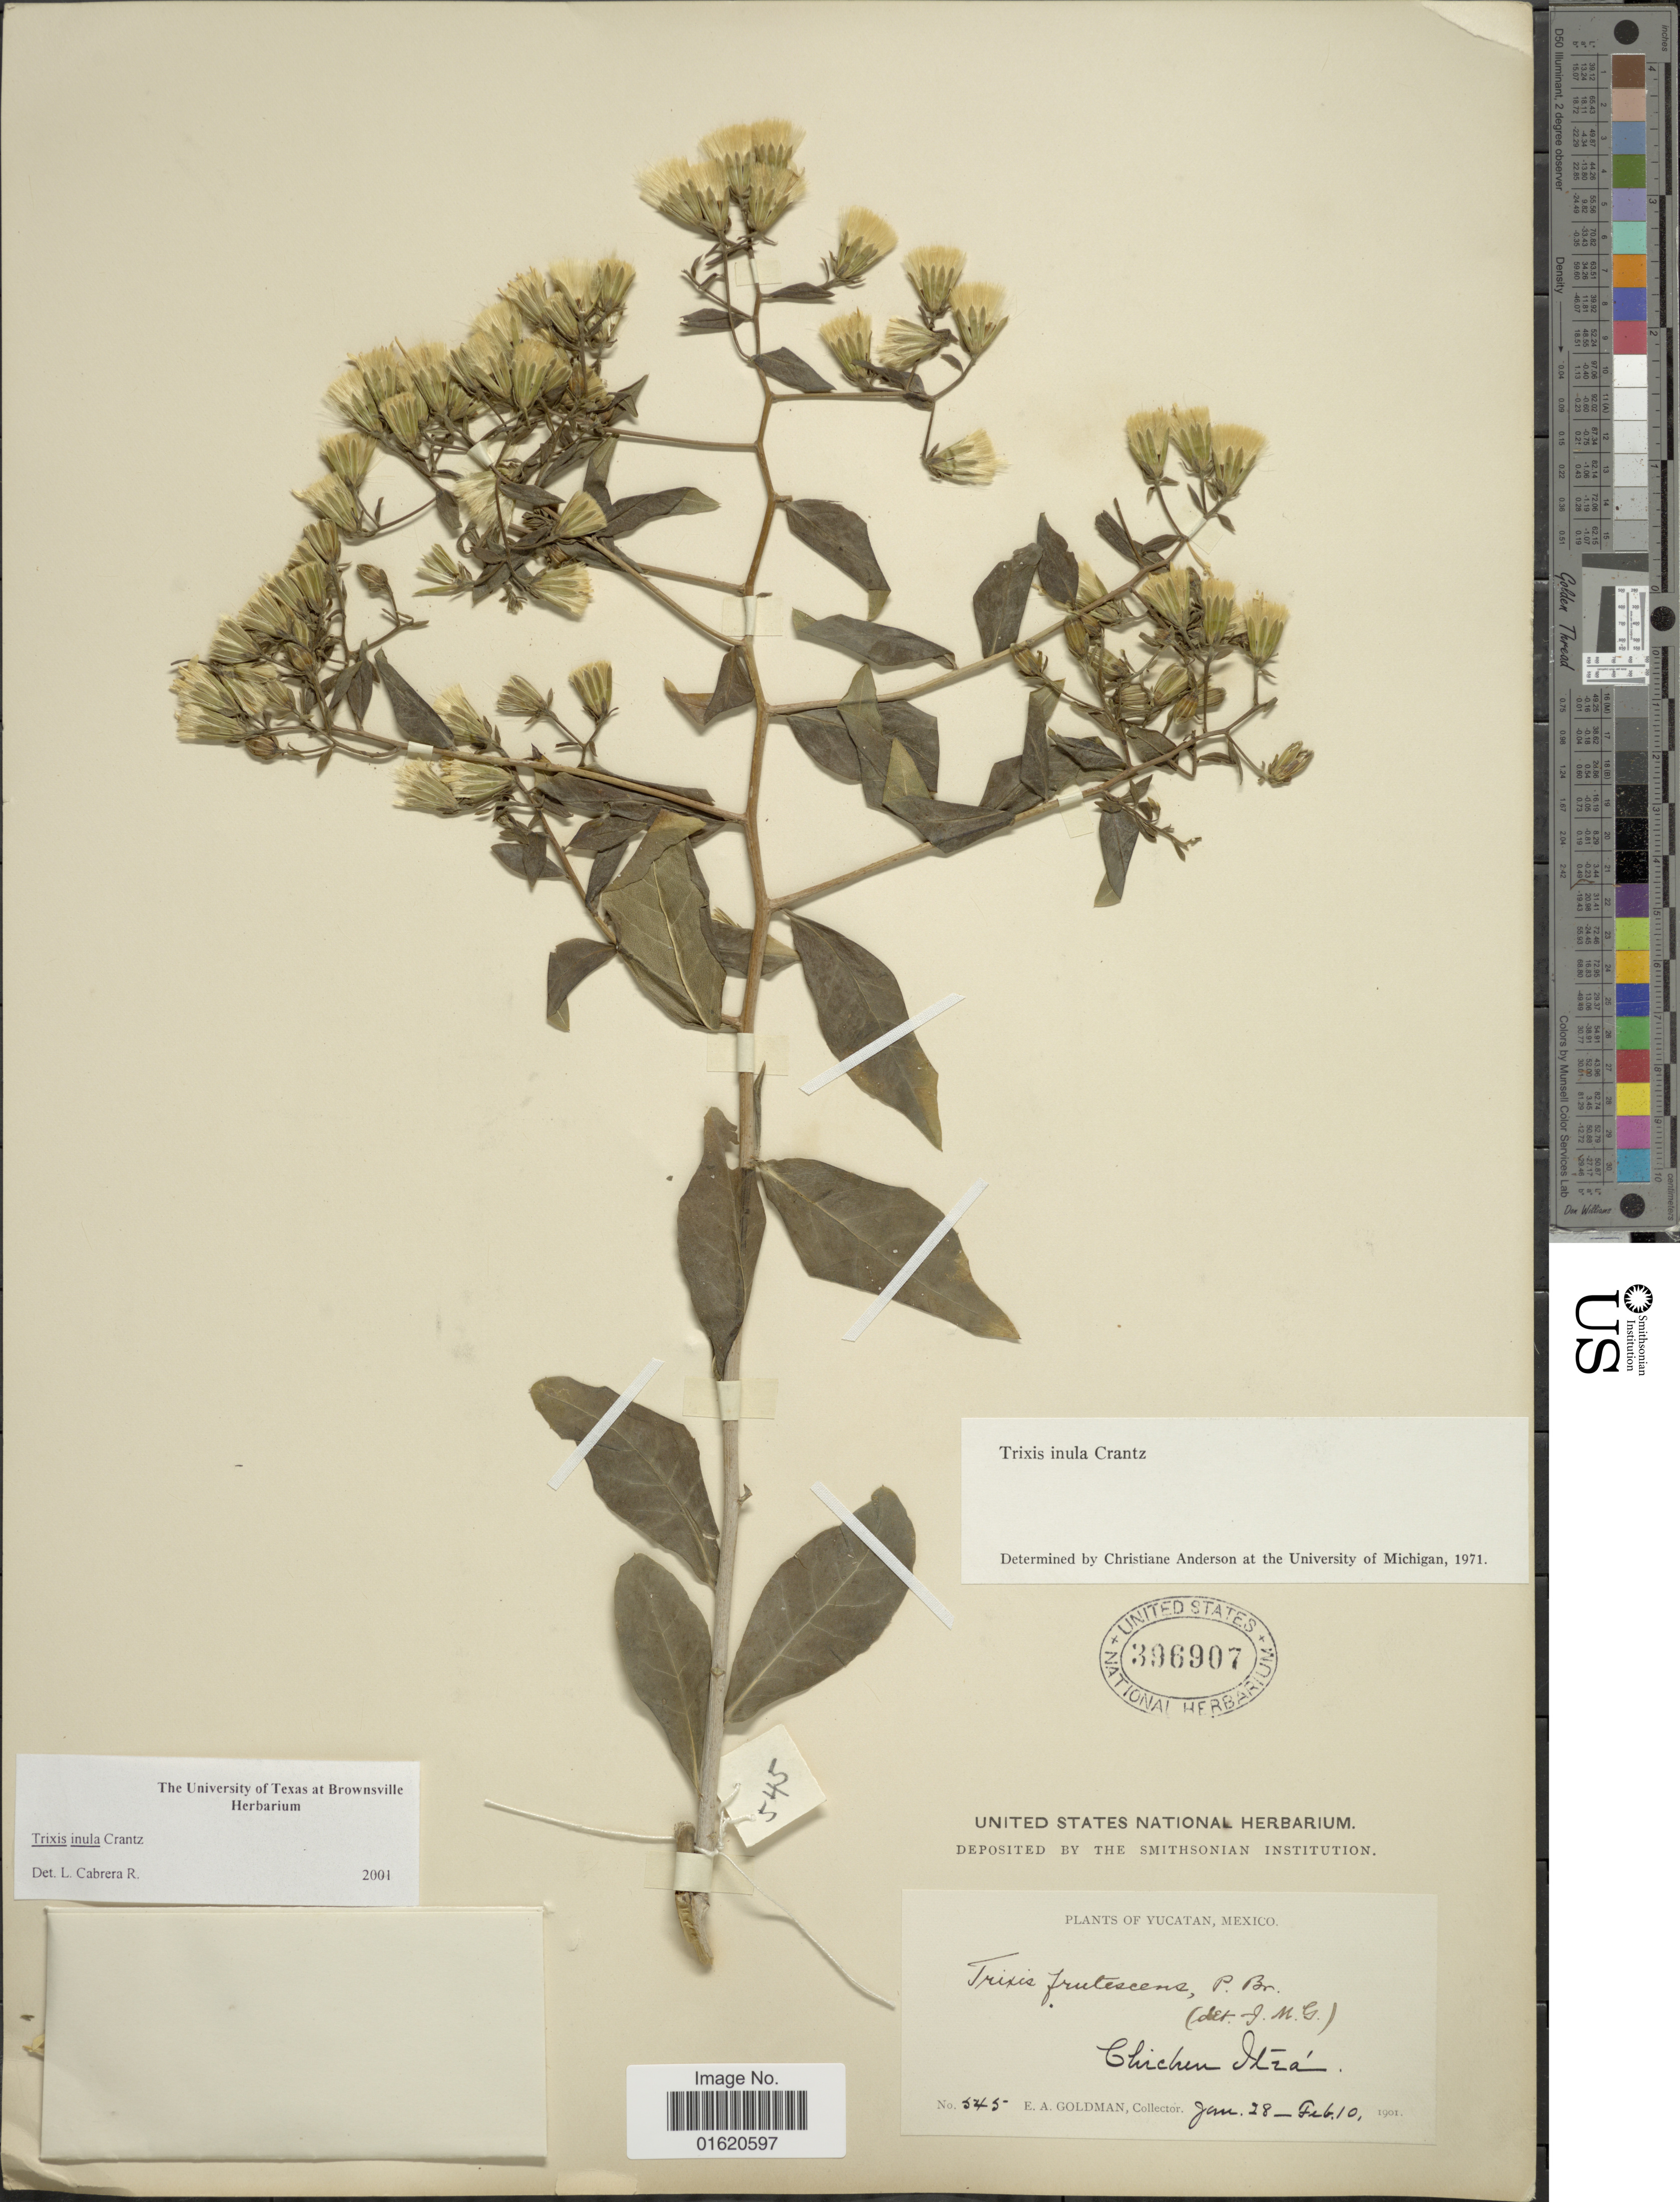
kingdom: Plantae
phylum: Tracheophyta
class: Magnoliopsida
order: Asterales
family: Asteraceae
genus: Trixis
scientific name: Trixis inula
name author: Crantz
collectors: E. A. Goldman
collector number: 545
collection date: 1901-01-28/1901-02-10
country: Mexico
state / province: Yucatán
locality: Chichen Itzá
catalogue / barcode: US 396907